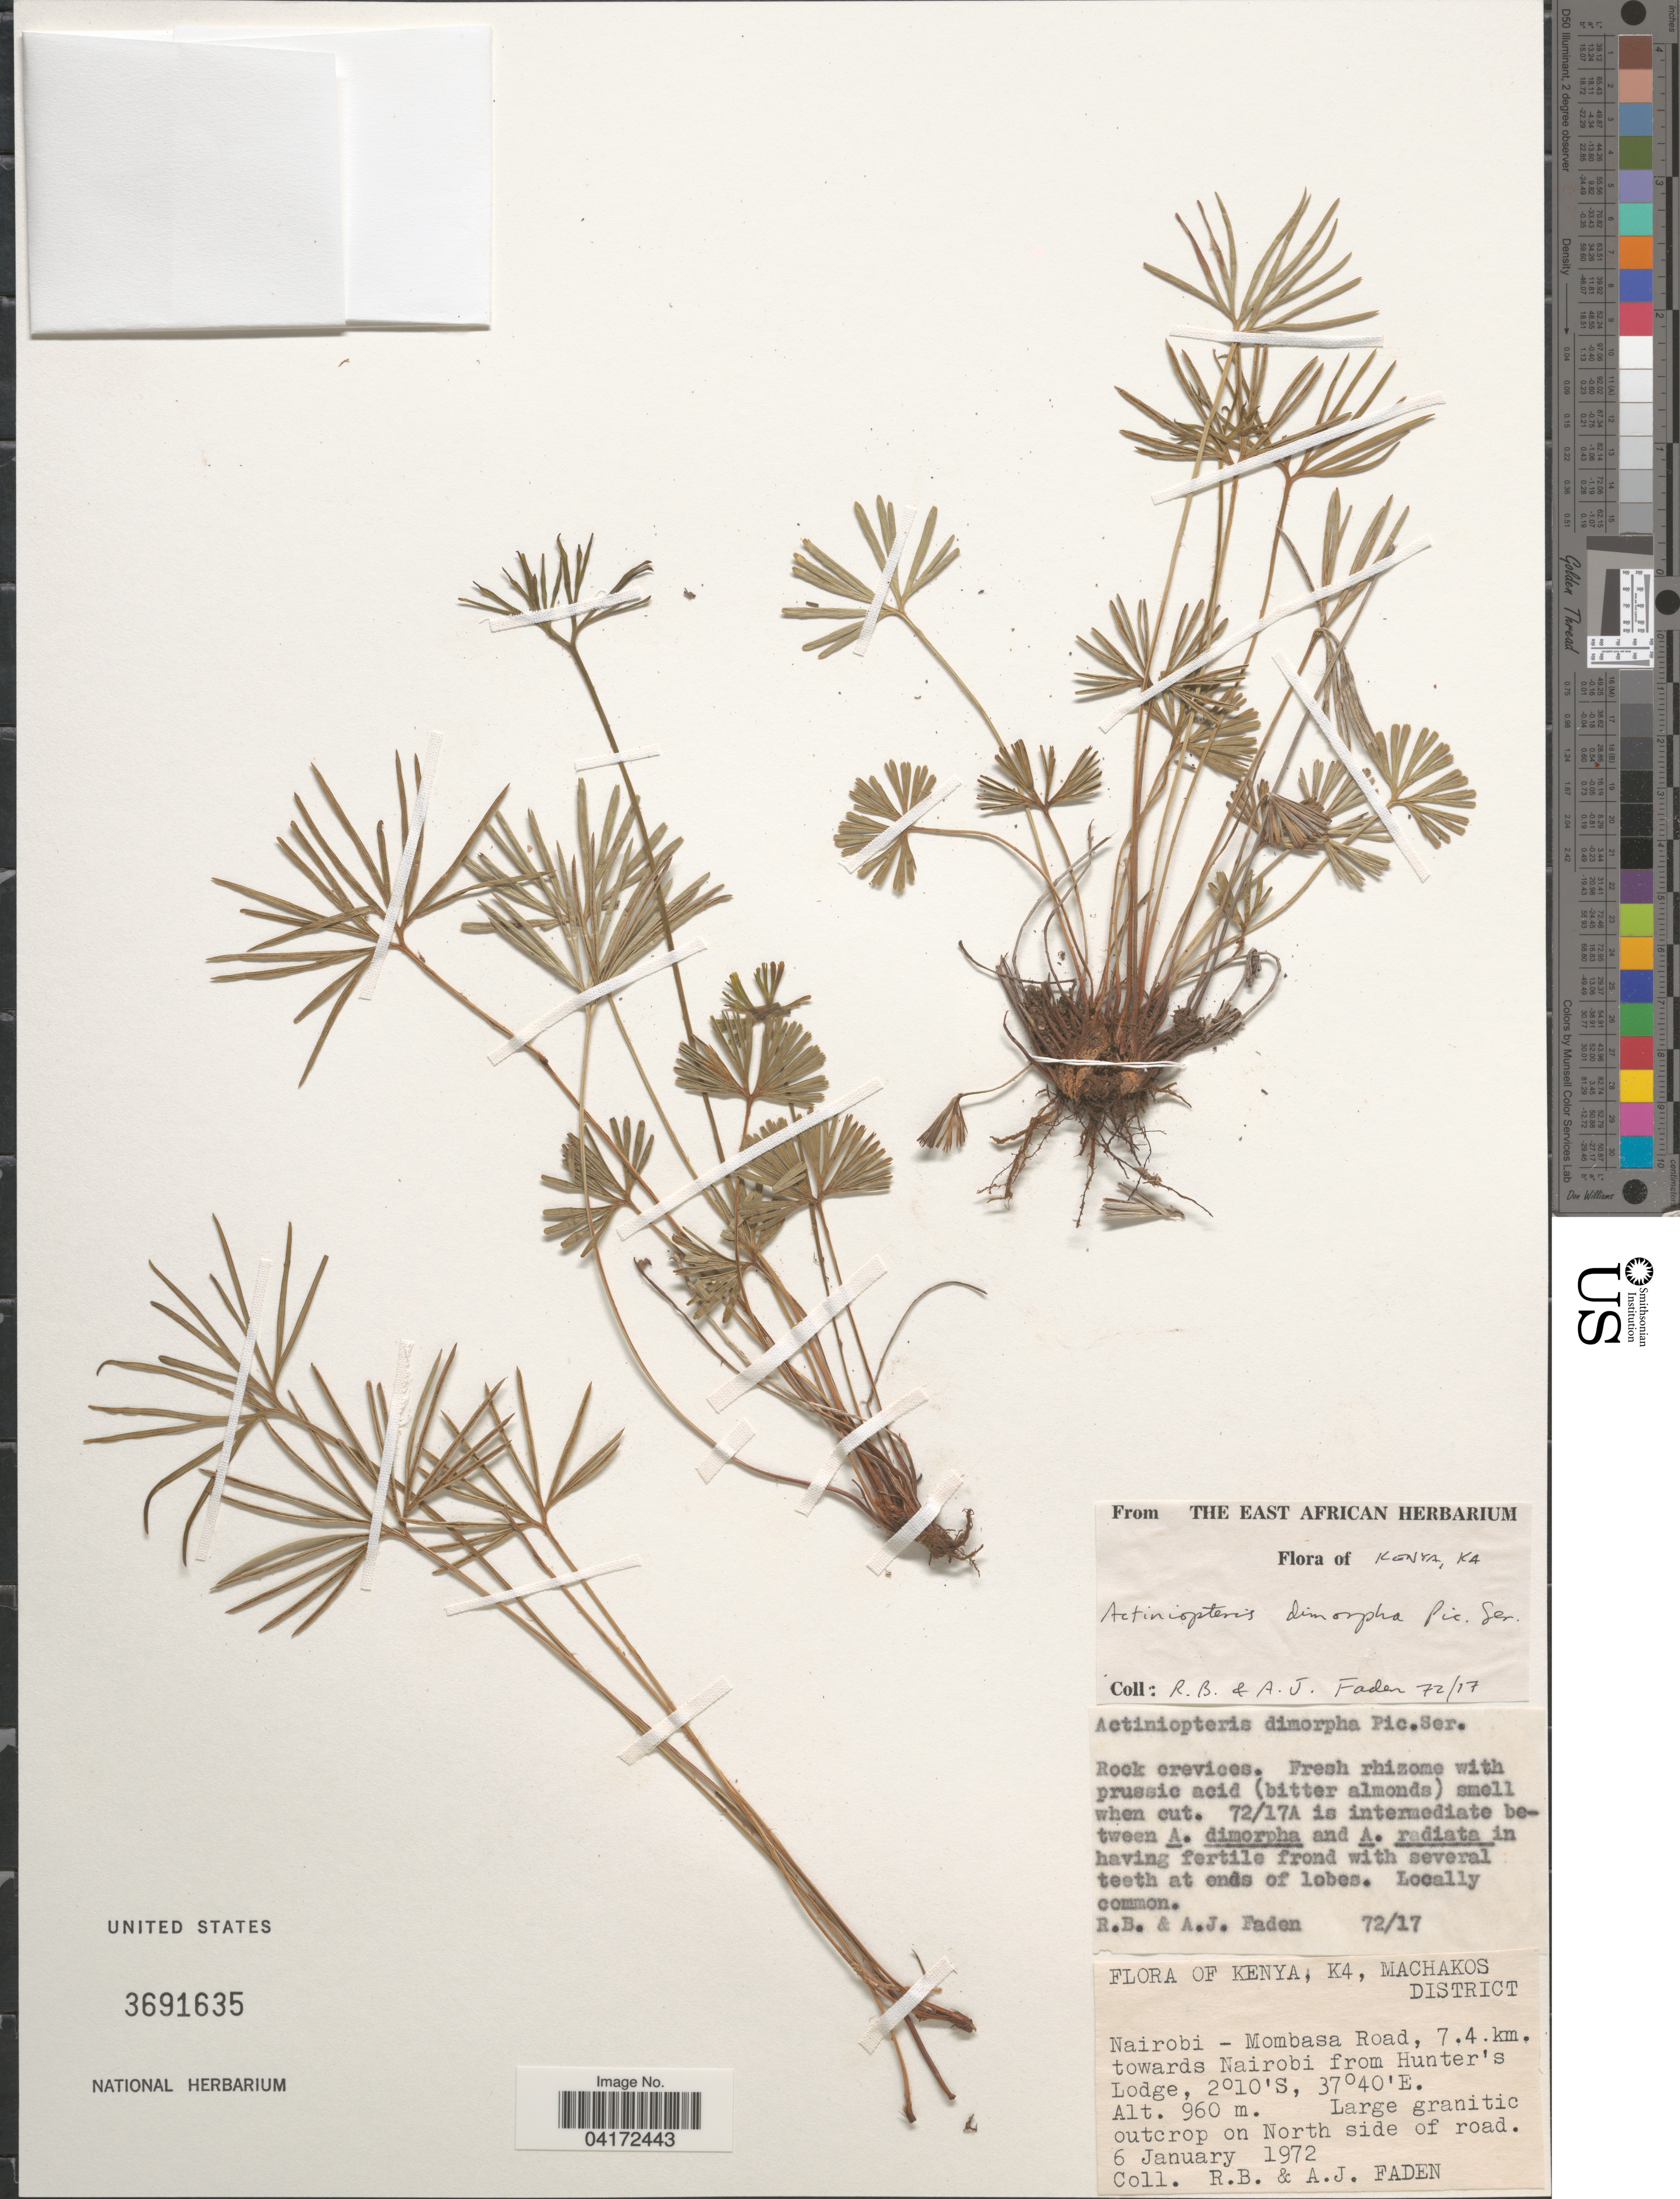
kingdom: Plantae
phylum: Tracheophyta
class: Polypodiopsida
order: Polypodiales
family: Pteridaceae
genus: Actiniopteris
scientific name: Actiniopteris dimorpha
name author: Pic. Serm.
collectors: R. B. Faden & A. J. Faden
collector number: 72/17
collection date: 1972-01-06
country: Kenya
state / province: Machakos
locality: K4, Machakos District. Nairobi - Mombasa Road, 7.4 km. towards Nairobi from Hunter's Lodge. Large granitic outcrop on North side of road.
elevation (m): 960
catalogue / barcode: US 3691635